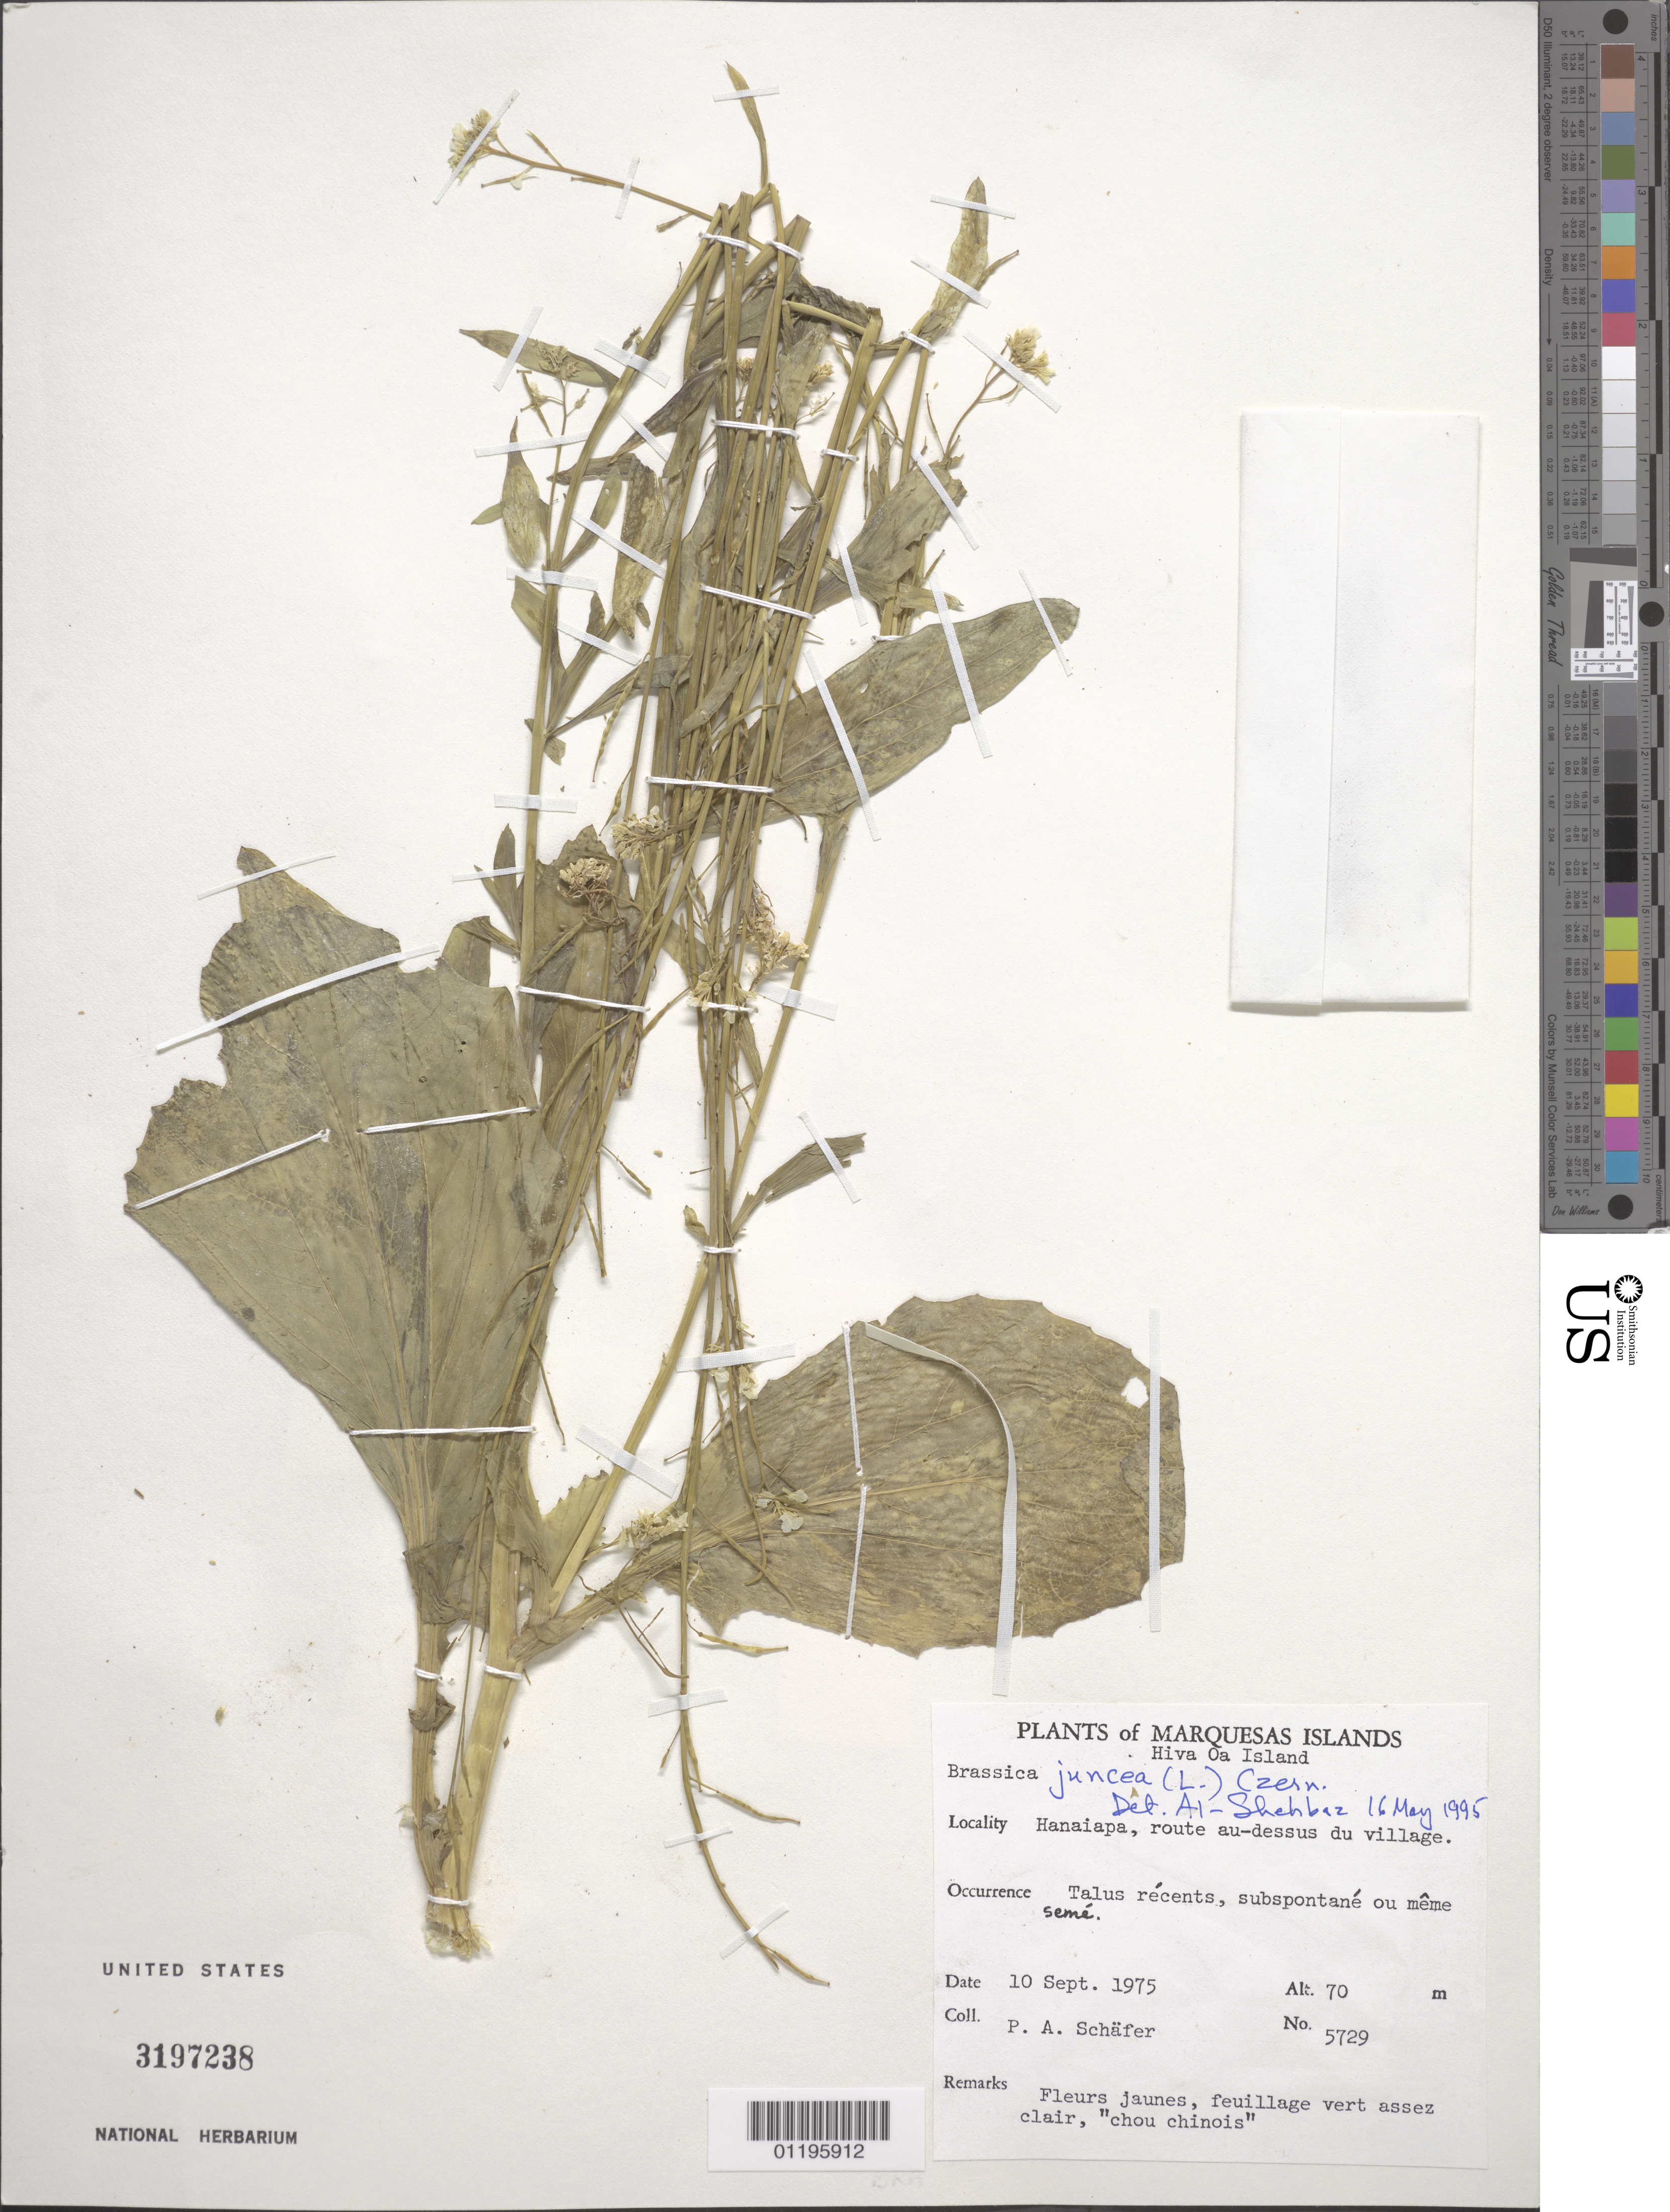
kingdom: Plantae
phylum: Tracheophyta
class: Magnoliopsida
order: Brassicales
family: Brassicaceae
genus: Brassica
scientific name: Brassica juncea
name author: (L.) Czern.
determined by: Wagner, W. L., (BOT), Smithsonian Institution - National Museum of Natural History (UNITED STATES)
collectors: P. A. Schäfer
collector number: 5729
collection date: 1975-09-10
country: French Polynesia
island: Hiva Oa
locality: Hanaiapa, route au-dessus du village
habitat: Talus récents, subspontané ou même semé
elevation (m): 70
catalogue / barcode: US 3197238